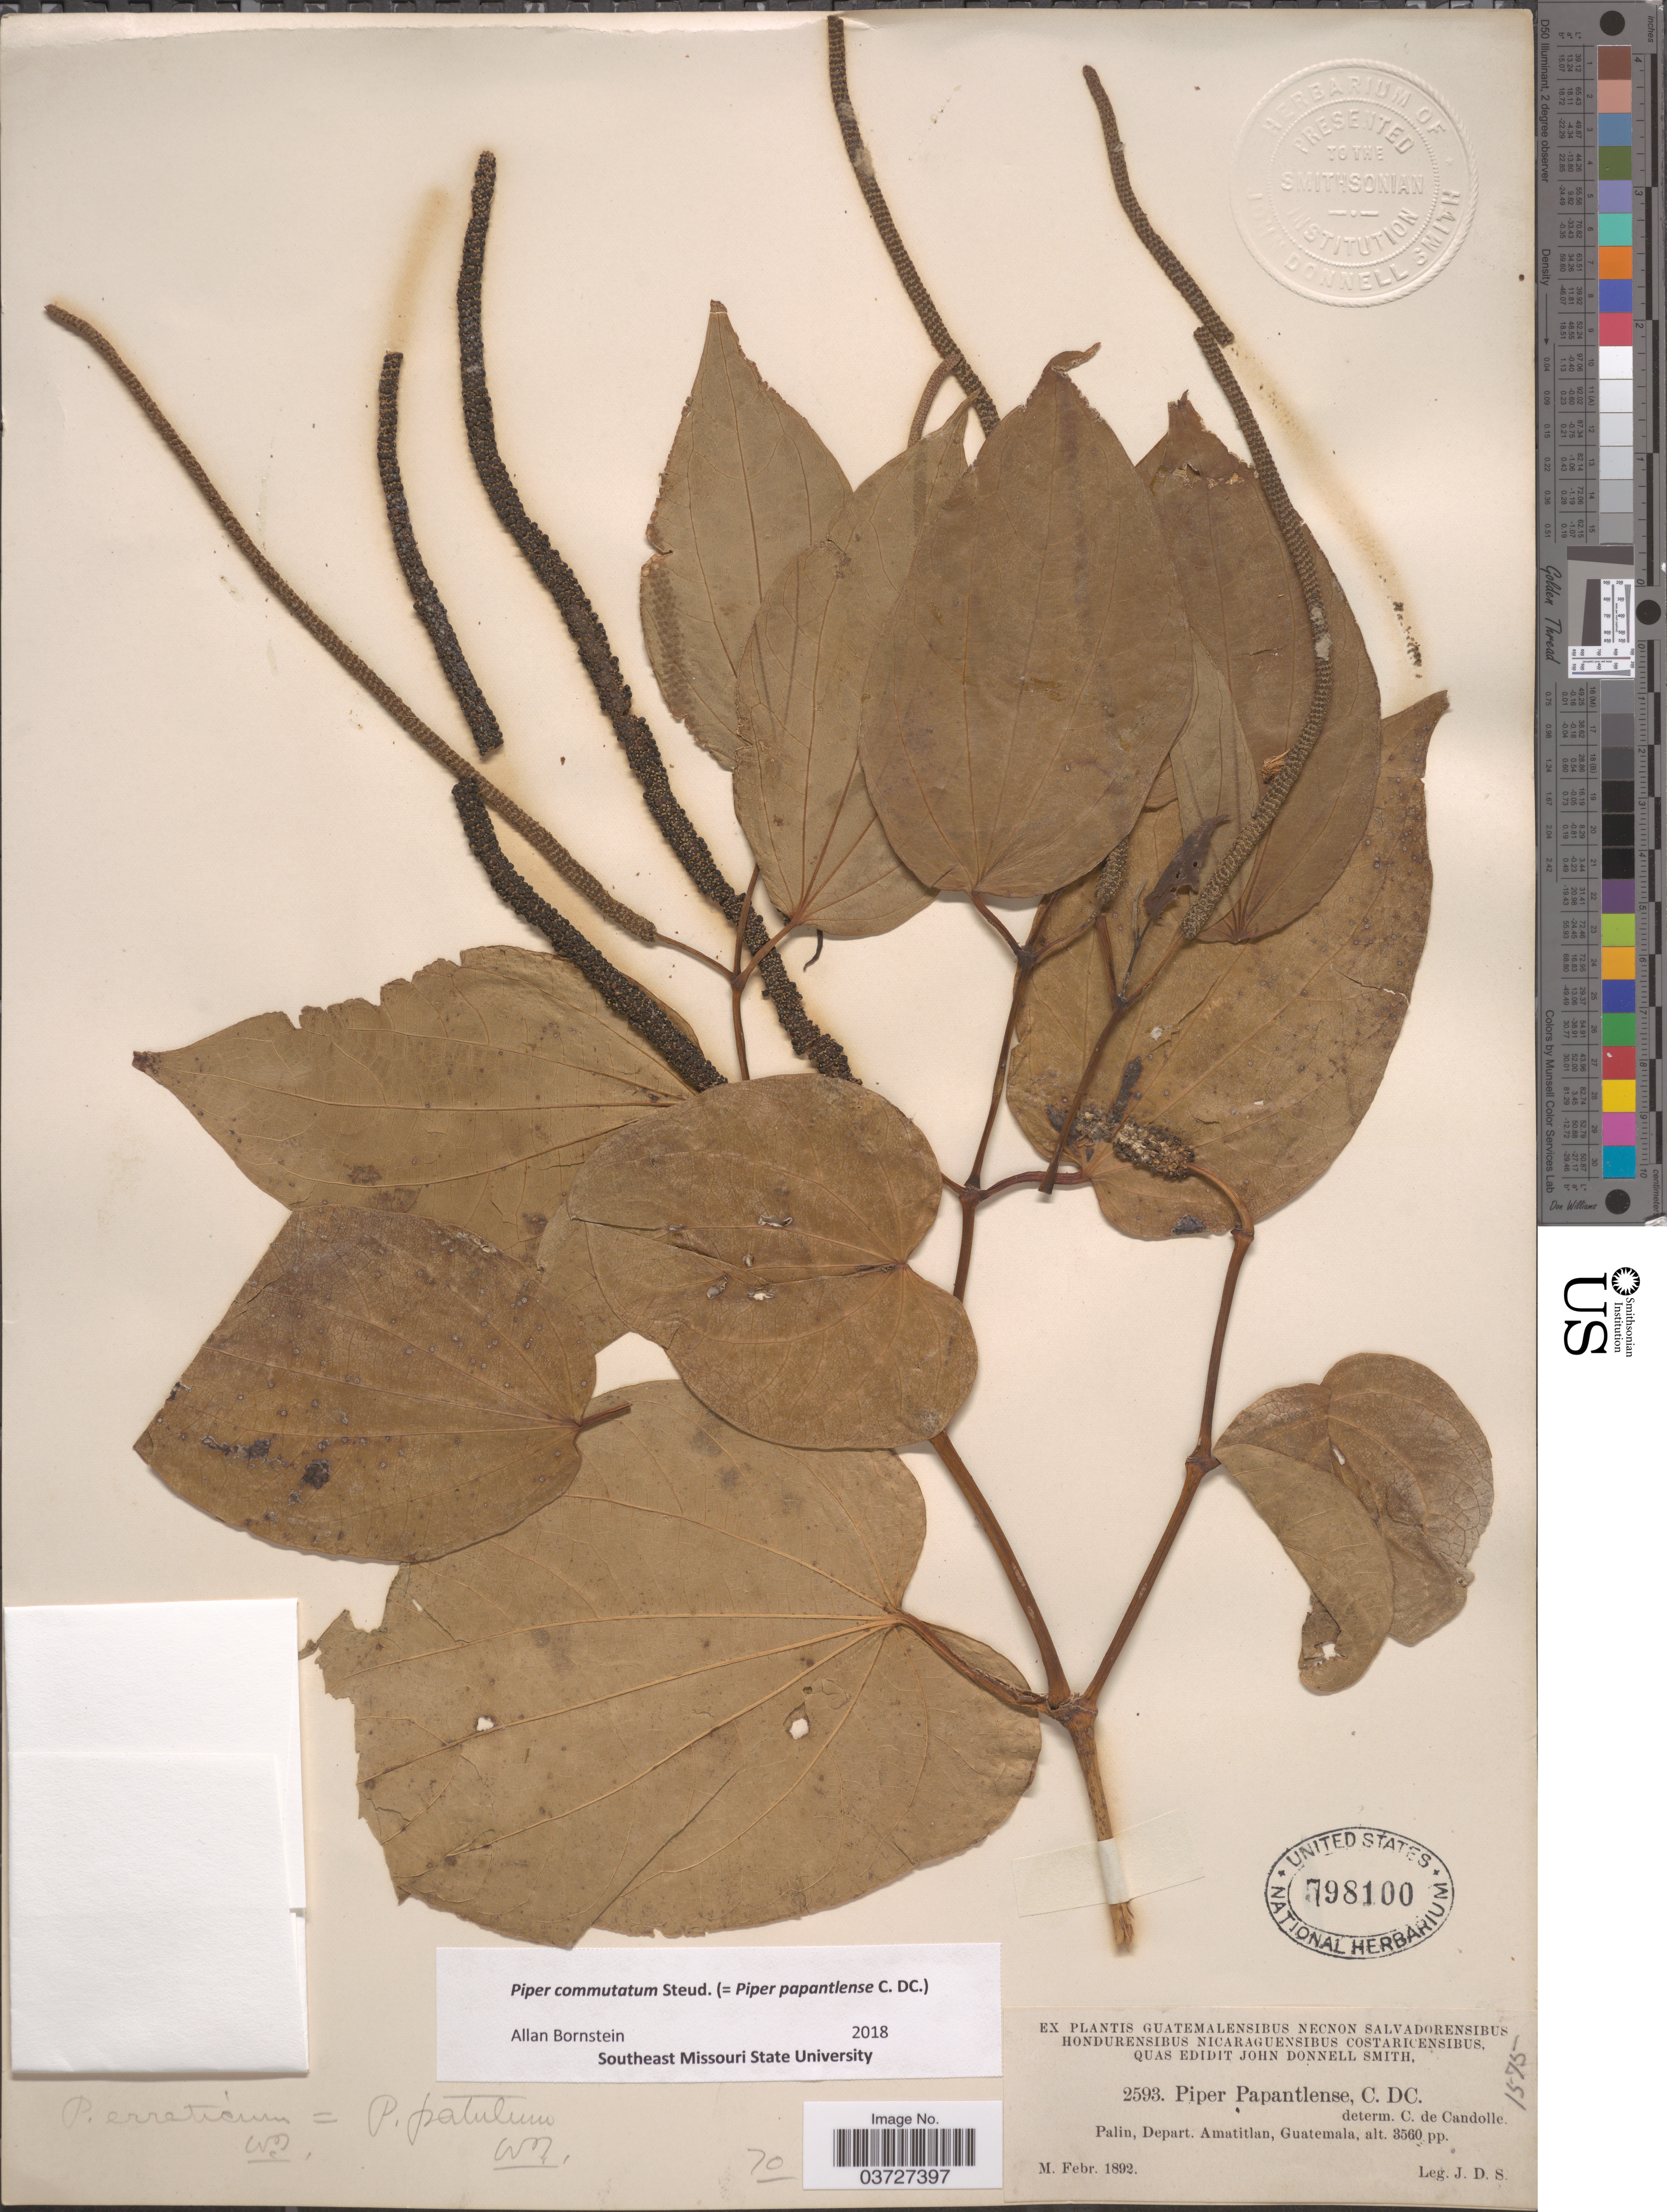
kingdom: Plantae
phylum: Tracheophyta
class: Magnoliopsida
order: Piperales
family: Piperaceae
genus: Piper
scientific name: Piper commutatum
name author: Steud.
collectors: J. Donnell Smith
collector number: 2593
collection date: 1892-02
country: Guatemala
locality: Palin, Depart. Amatitlan.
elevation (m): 1085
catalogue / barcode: US 798100